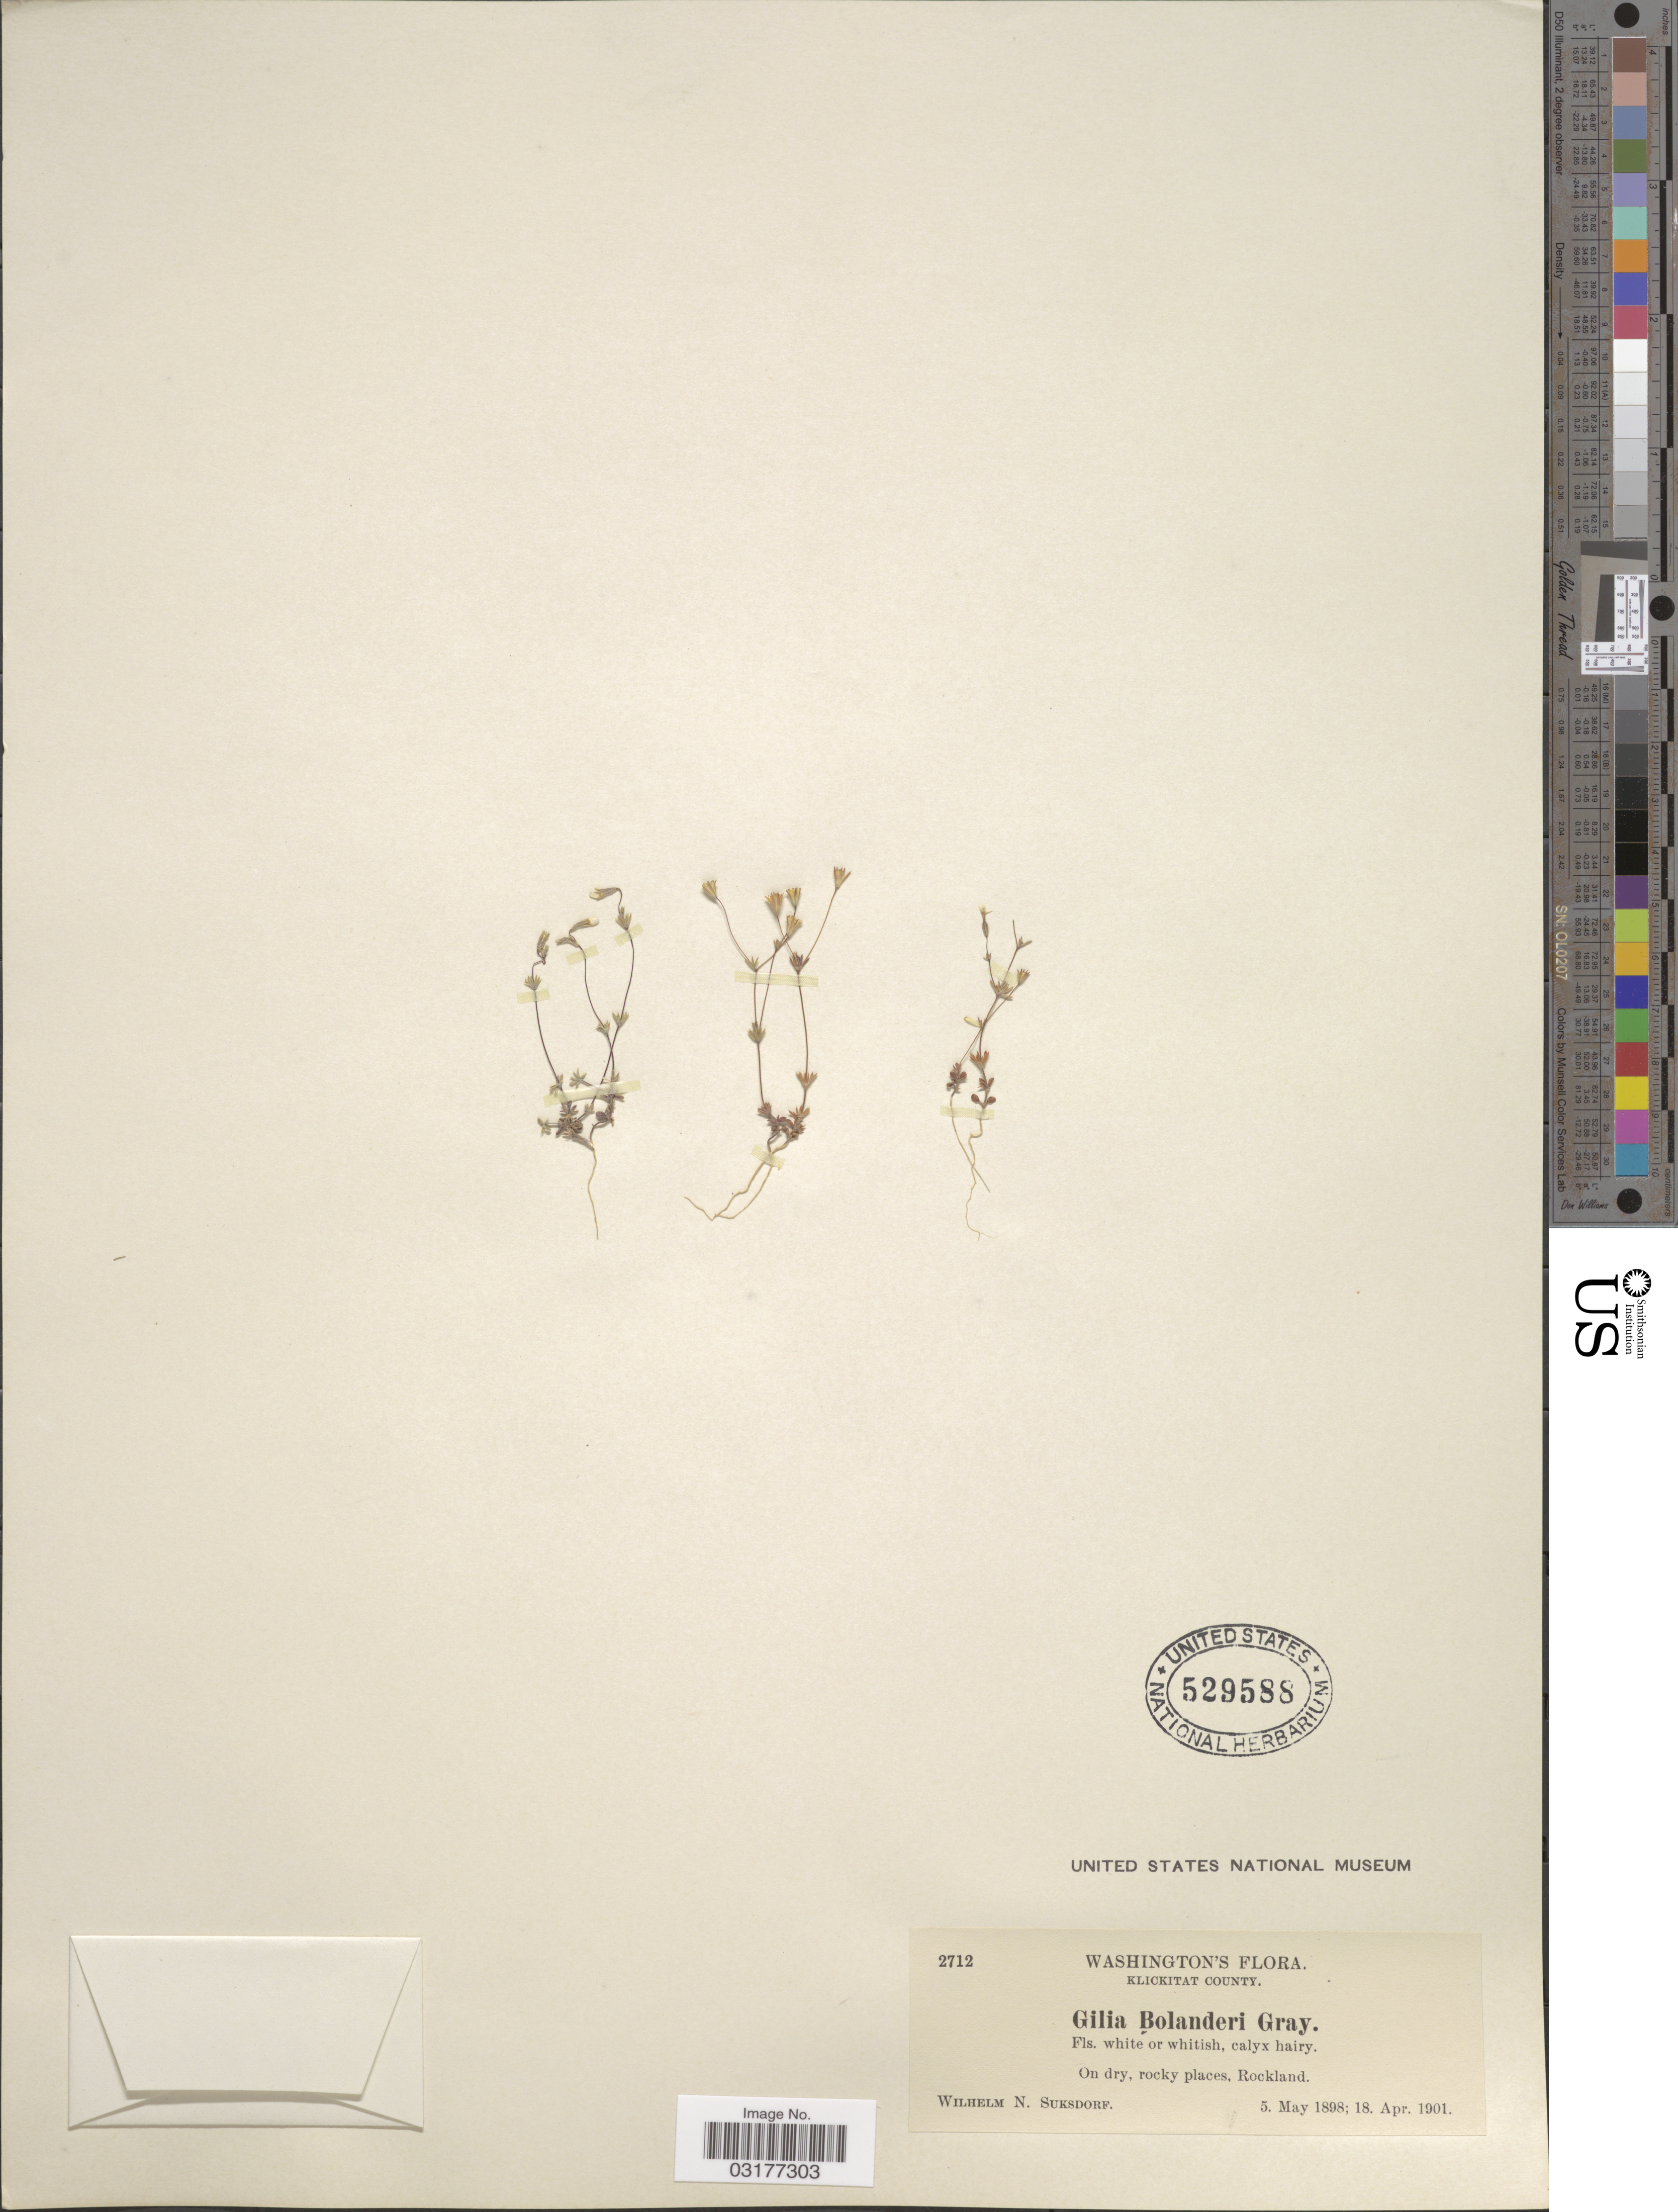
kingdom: Plantae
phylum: Tracheophyta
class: Magnoliopsida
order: Ericales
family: Polemoniaceae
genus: Linanthus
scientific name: Linanthus bolanderi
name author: (A. Gray) Greene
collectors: W. N. Suksdorf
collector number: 2712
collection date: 1898-05-05/1901-04-18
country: United States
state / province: Washington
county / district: Klickitat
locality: Klickitat County. Rockland.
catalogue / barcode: US 529588